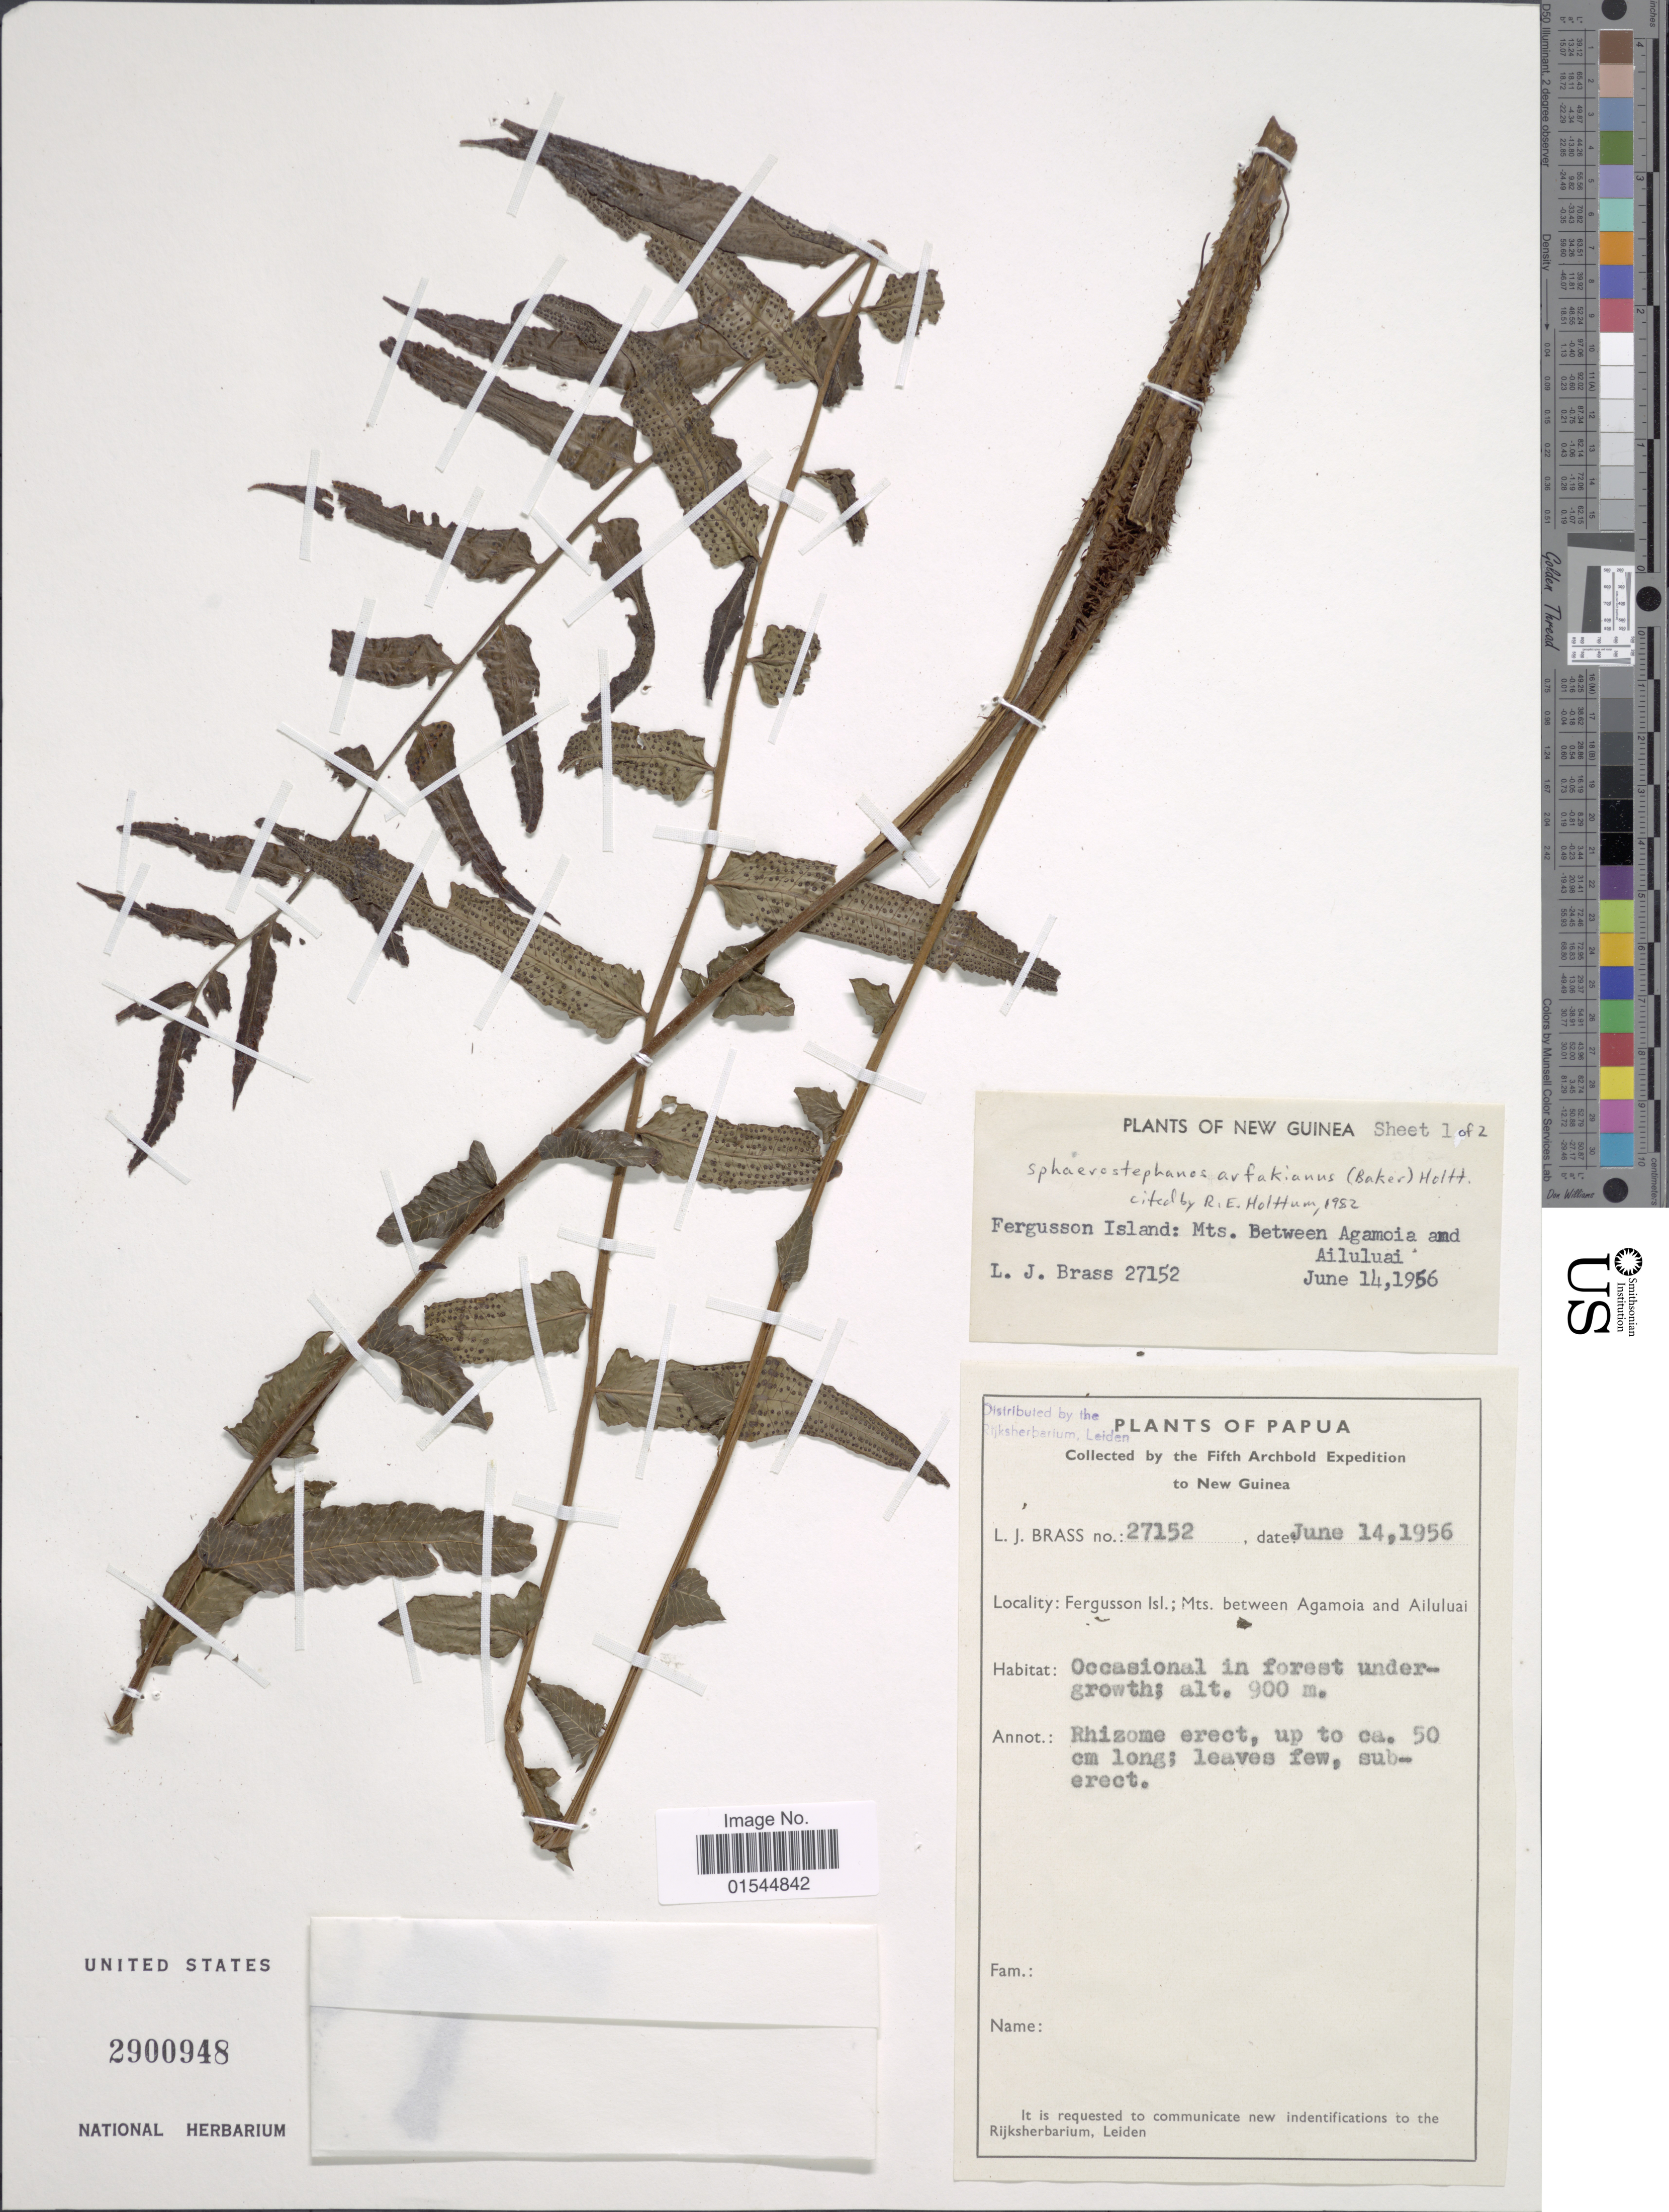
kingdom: Plantae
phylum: Tracheophyta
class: Polypodiopsida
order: Polypodiales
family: Thelypteridaceae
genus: Sphaerostephanos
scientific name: Sphaerostephanos arfakianus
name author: (Baker) Holttum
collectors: L. J. Brass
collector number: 27152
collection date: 1956-06-14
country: Papua New Guinea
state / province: Milne Bay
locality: New Guinea, Papua, Fergusson Island: Mts. between Agamoia and Ailuluai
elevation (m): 900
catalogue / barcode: US 2900948